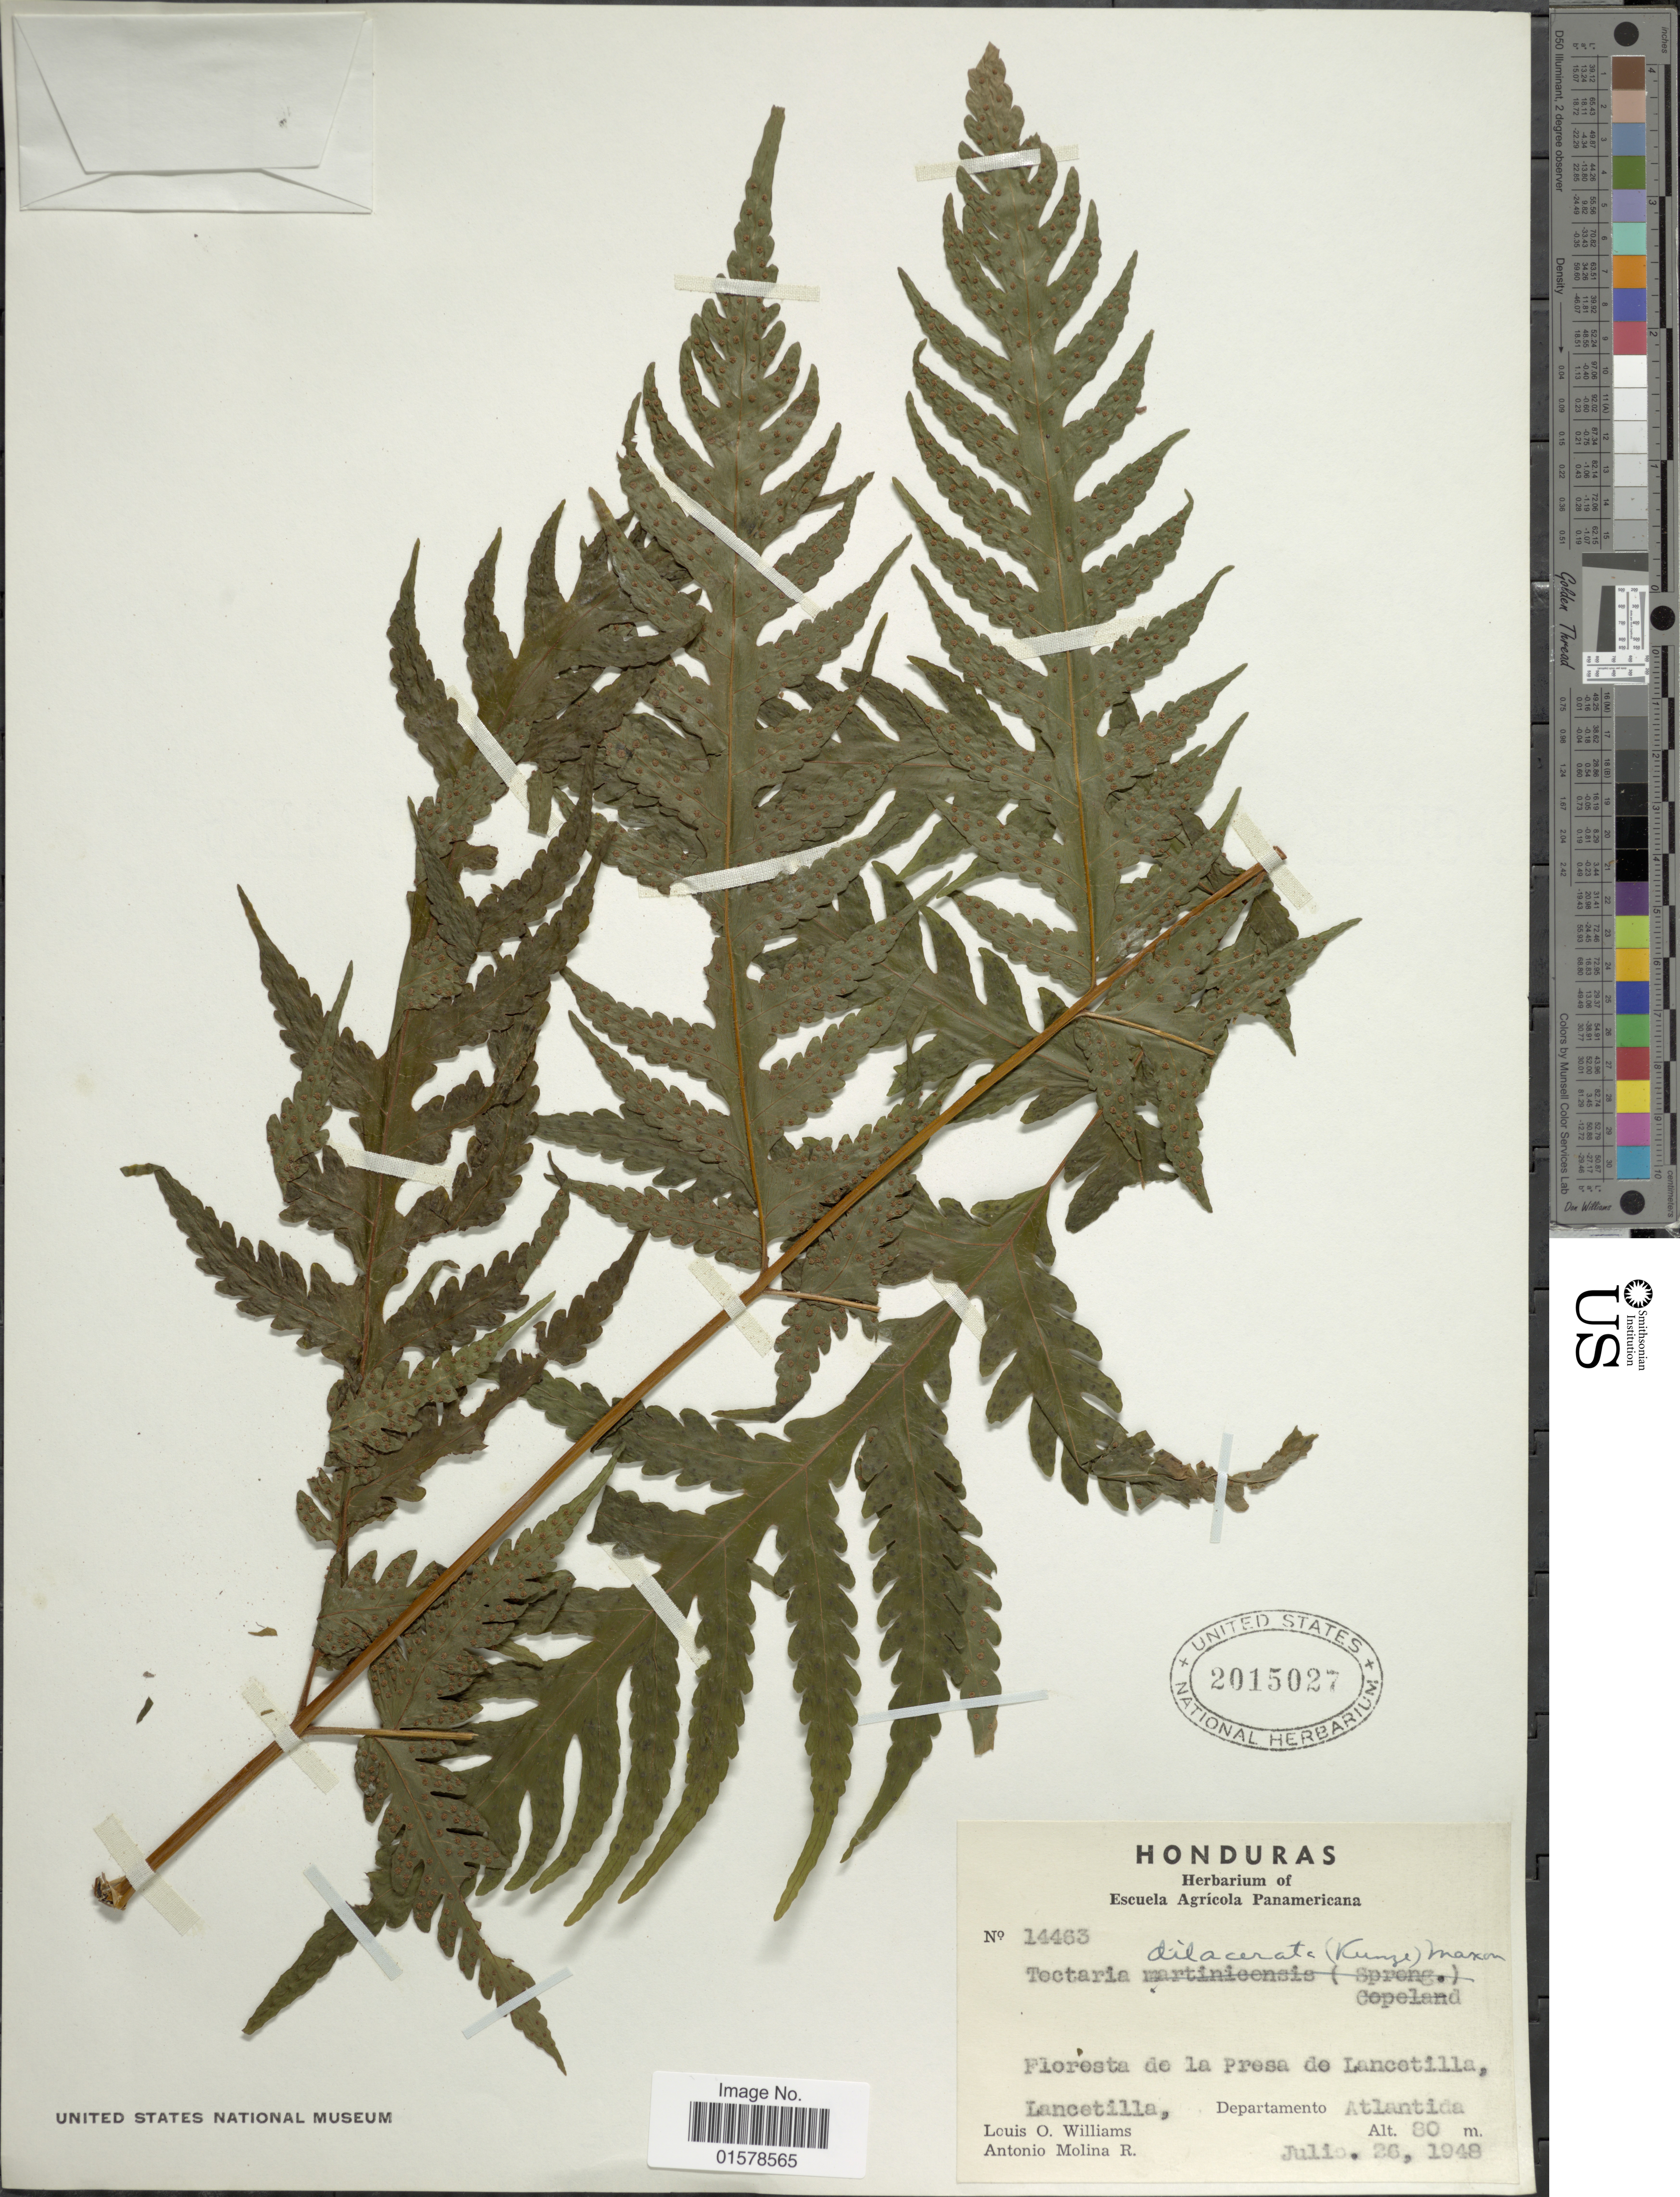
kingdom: Plantae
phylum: Tracheophyta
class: Polypodiopsida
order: Polypodiales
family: Tectariaceae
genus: Tectaria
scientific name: Tectaria mexicana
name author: (Fée) C.V. Morton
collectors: L. O. Williams & A. Molina R.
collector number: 14463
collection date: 1948-07-26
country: Honduras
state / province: Atlántida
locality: Floresta de la Presa to Lancetillla, Lancetilla, department Atlantida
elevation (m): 80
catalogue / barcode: US 2015027